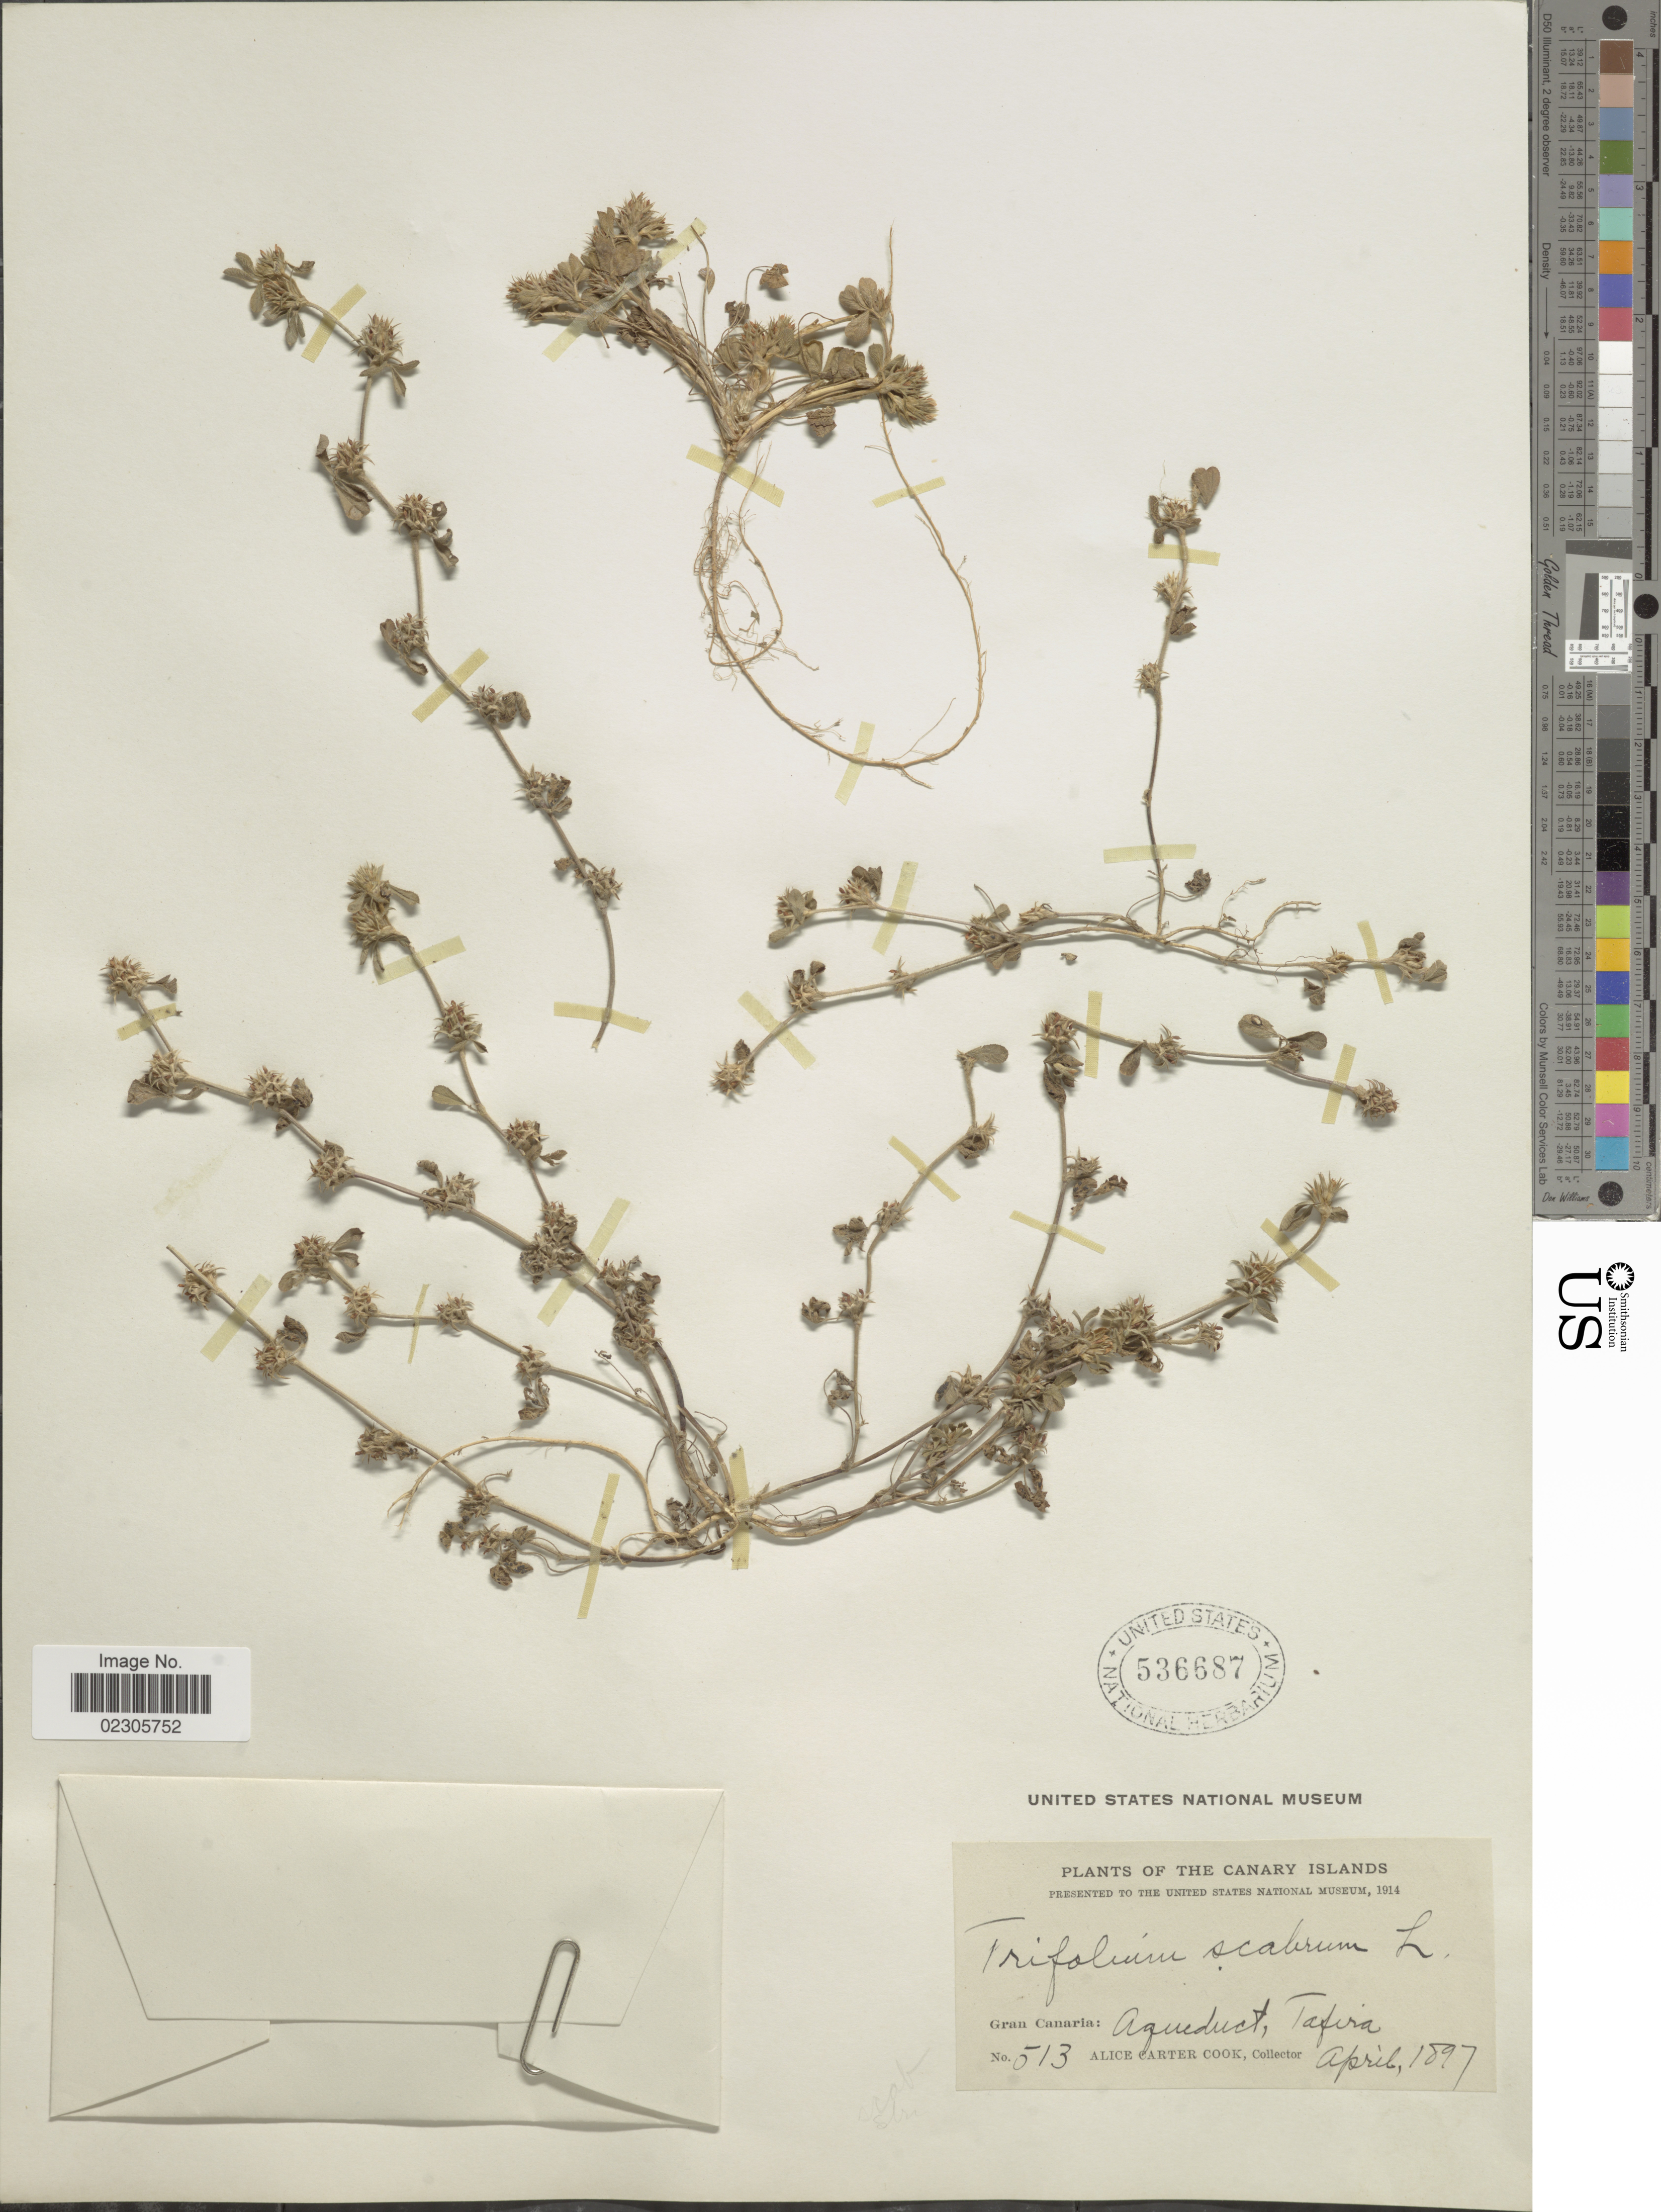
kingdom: Plantae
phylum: Tracheophyta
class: Magnoliopsida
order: Fabales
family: Fabaceae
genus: Trifolium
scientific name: Trifolium scabrum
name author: L.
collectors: Alice C. Cook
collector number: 513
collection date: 1897-04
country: Spain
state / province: Canarias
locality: Canary Islands, Gran Canaria: Aguaductm Tafira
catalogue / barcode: US 536687